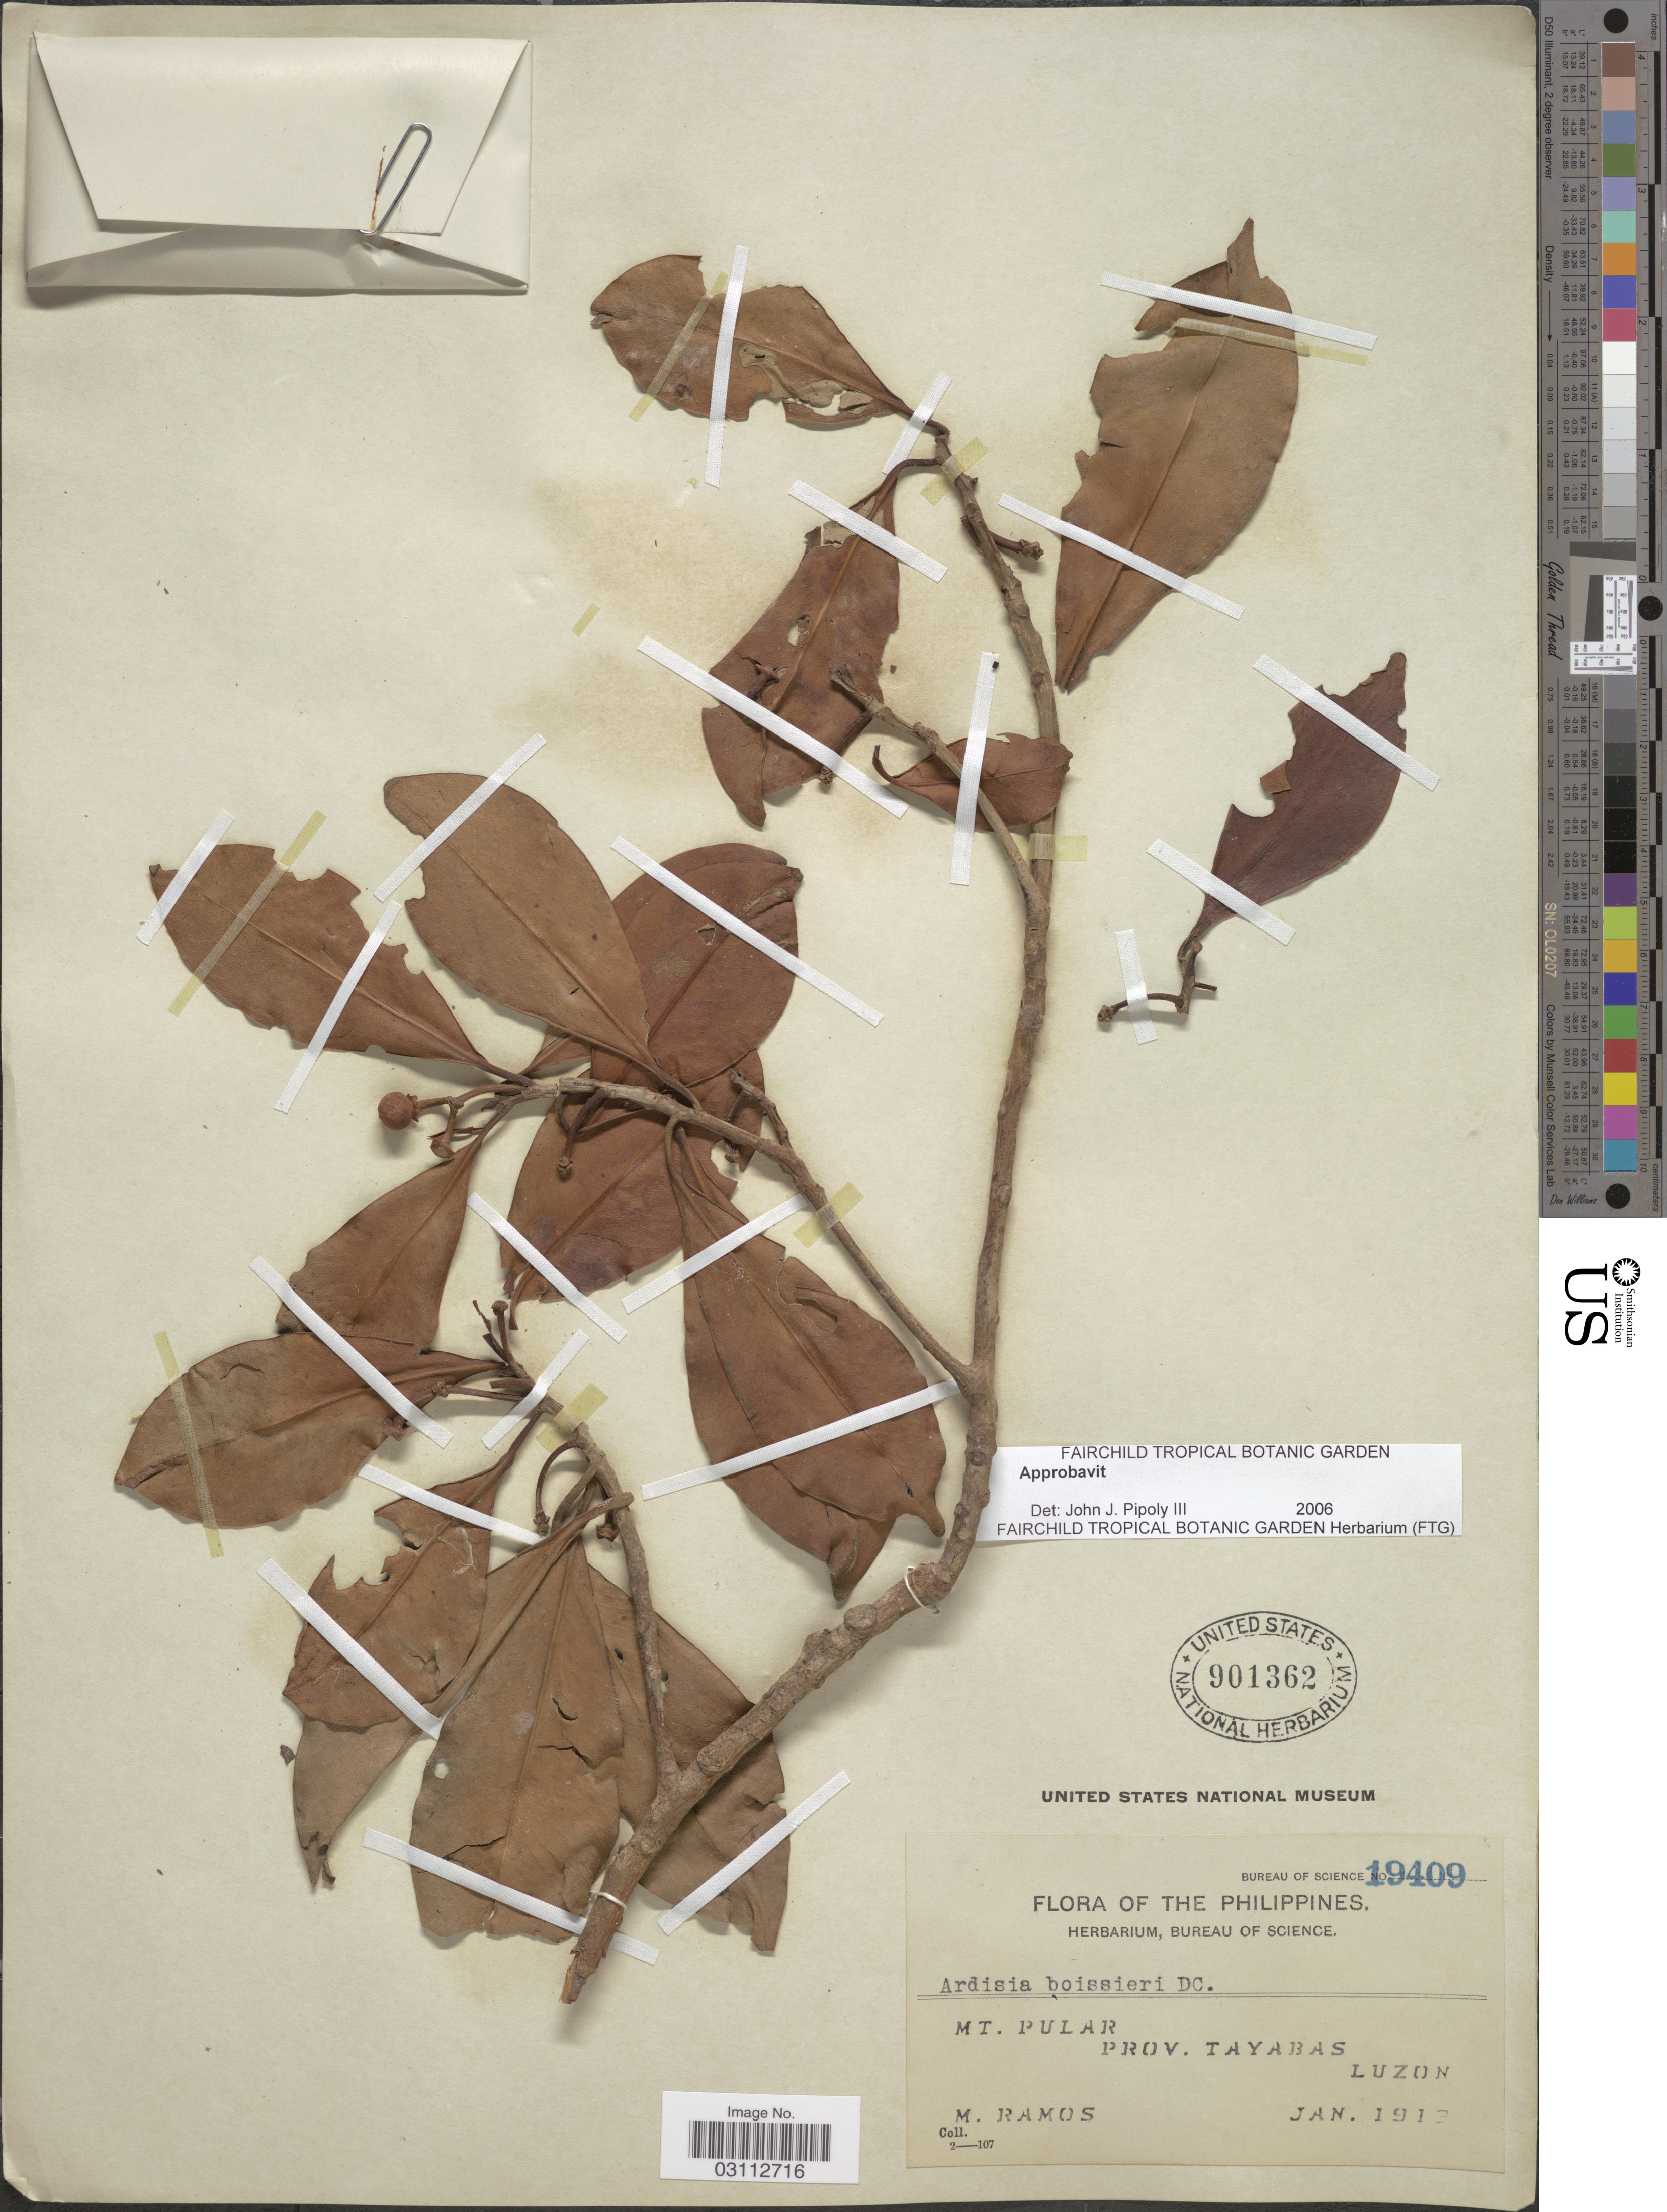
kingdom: Plantae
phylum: Tracheophyta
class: Magnoliopsida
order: Ericales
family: Primulaceae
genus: Ardisia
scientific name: Ardisia boissieri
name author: A. DC.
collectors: M. Ramos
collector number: Bureau of science 19409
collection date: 1913-01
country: Philippines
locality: Mt. Pular, Prov. Tayabas, Luzon.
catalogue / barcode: US 901362